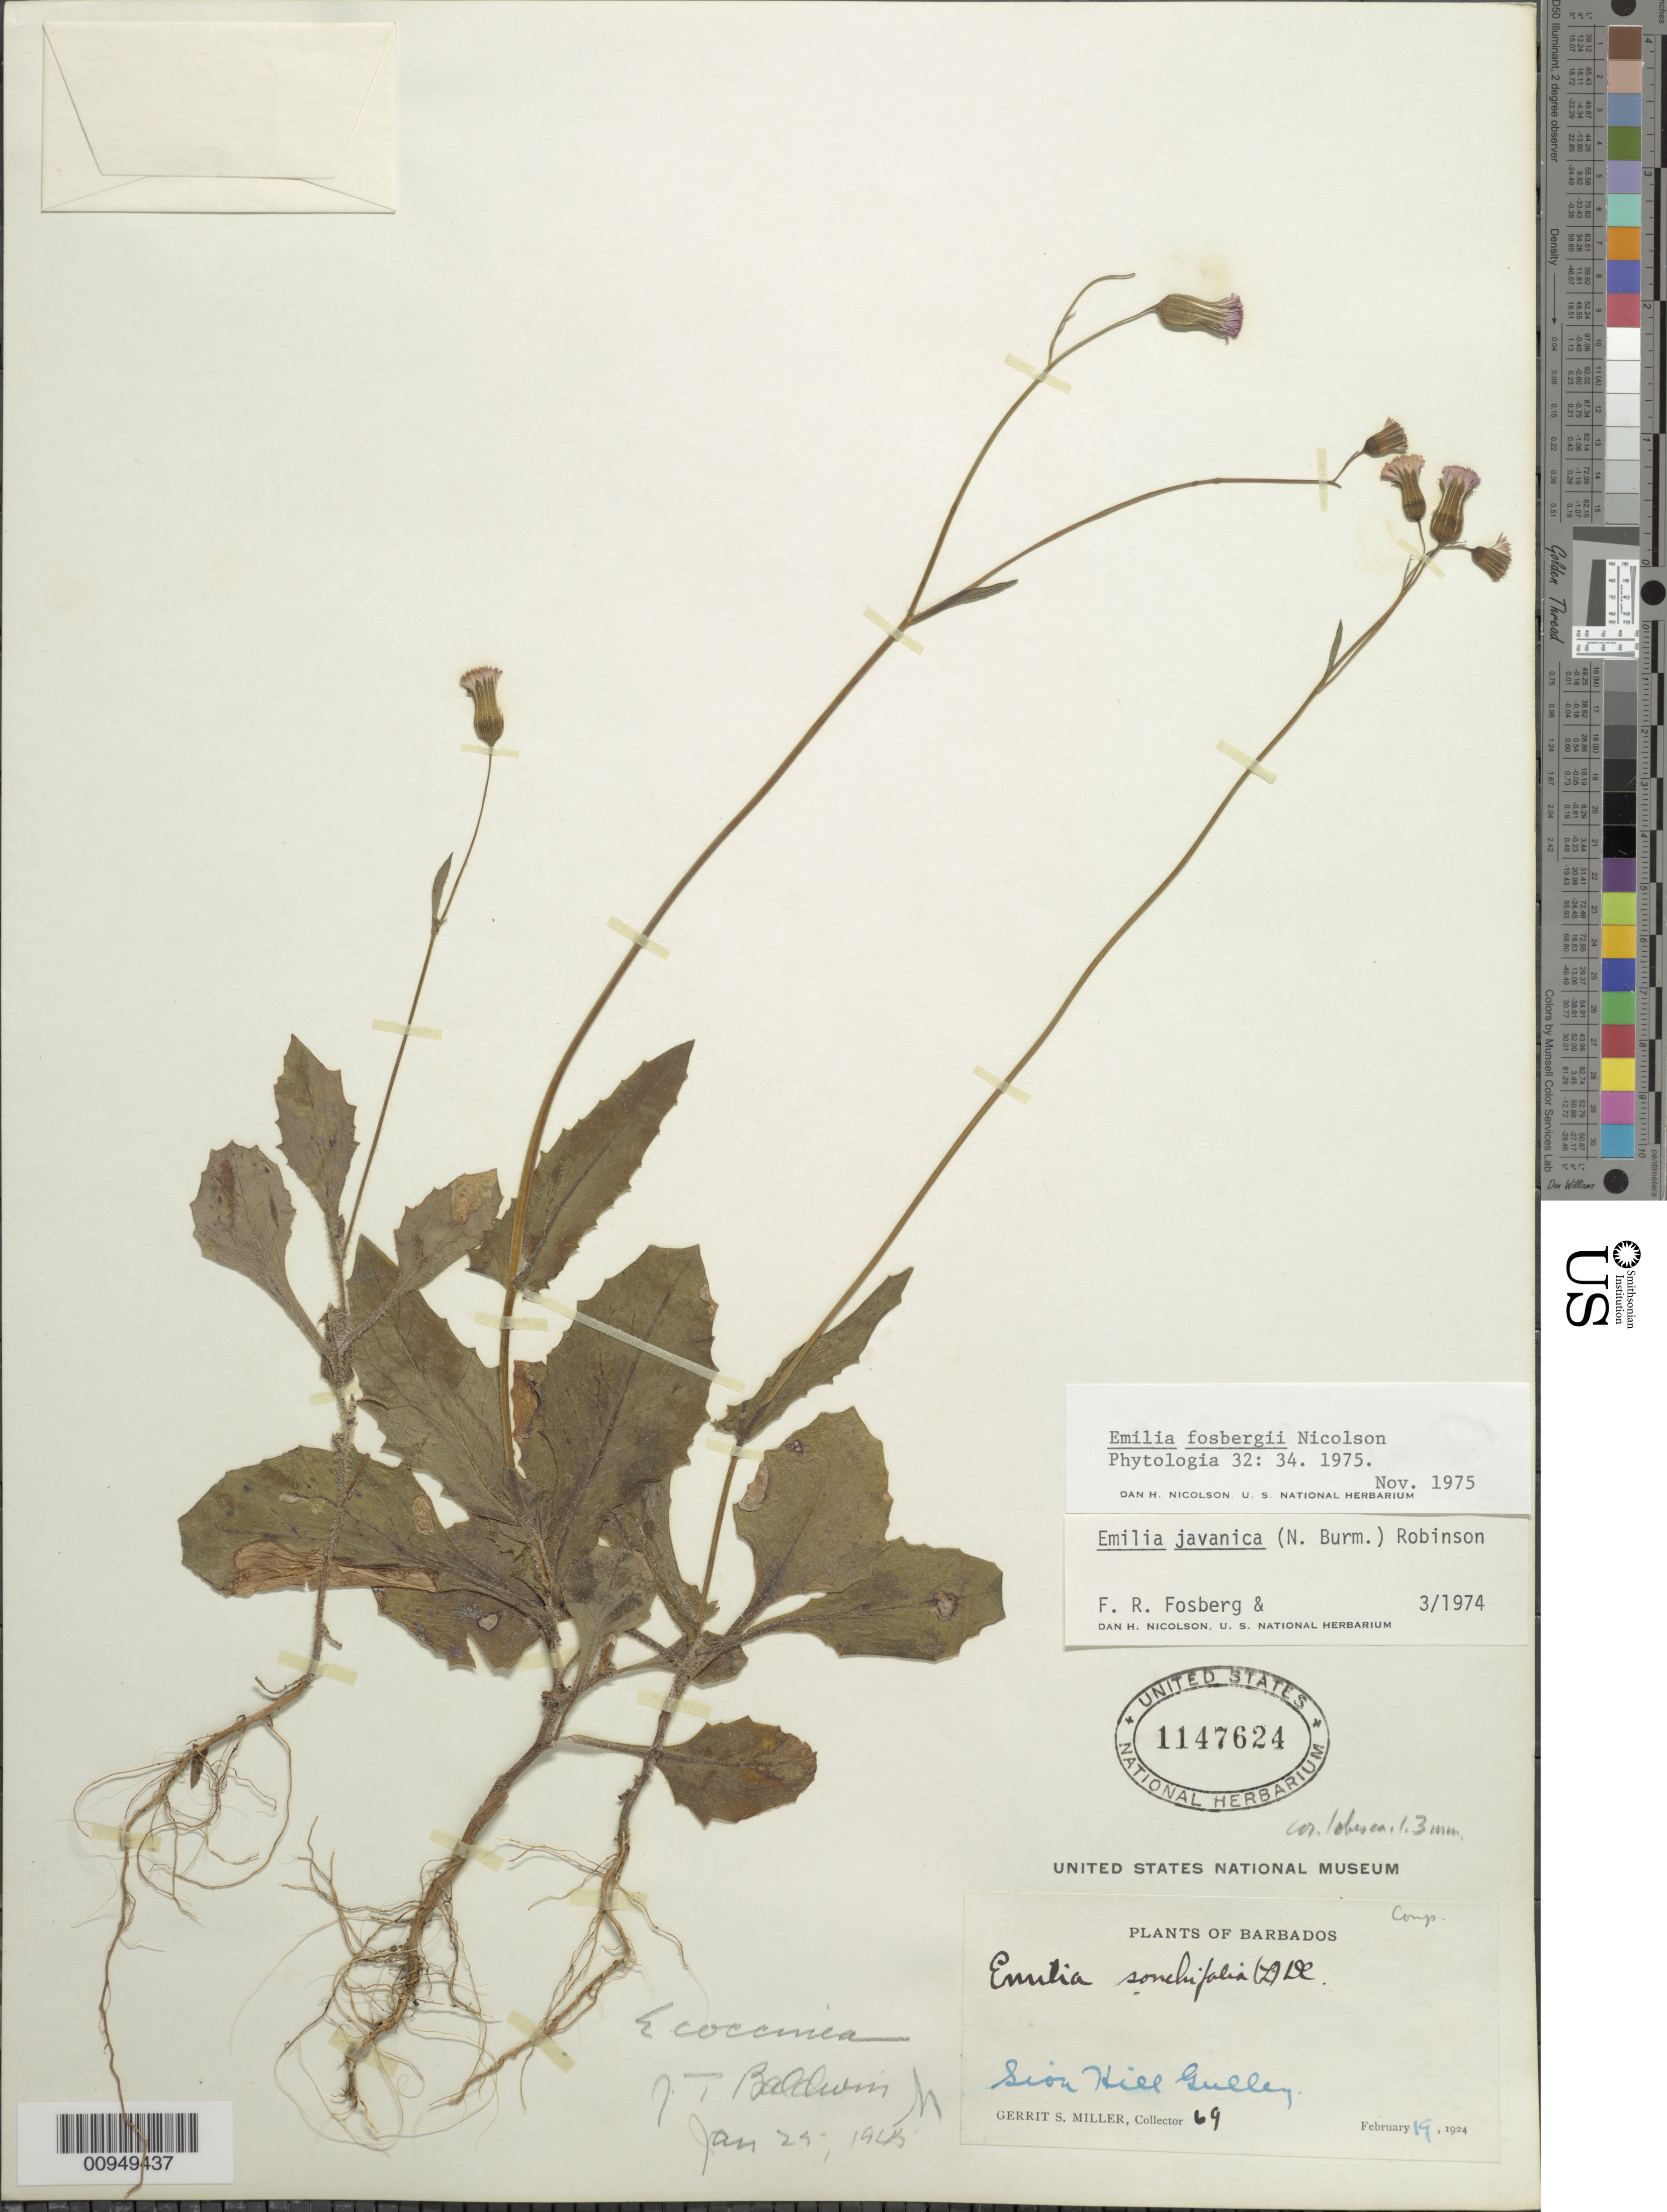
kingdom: Plantae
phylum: Tracheophyta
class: Magnoliopsida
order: Asterales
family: Asteraceae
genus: Emilia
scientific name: Emilia fosbergii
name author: Nicolson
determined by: Nicolson, Dan H.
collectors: G. S. Miller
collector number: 69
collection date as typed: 19 Feb 1924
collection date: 1924-02-19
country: Barbados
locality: Sion Hill Gulley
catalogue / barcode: US 1147624